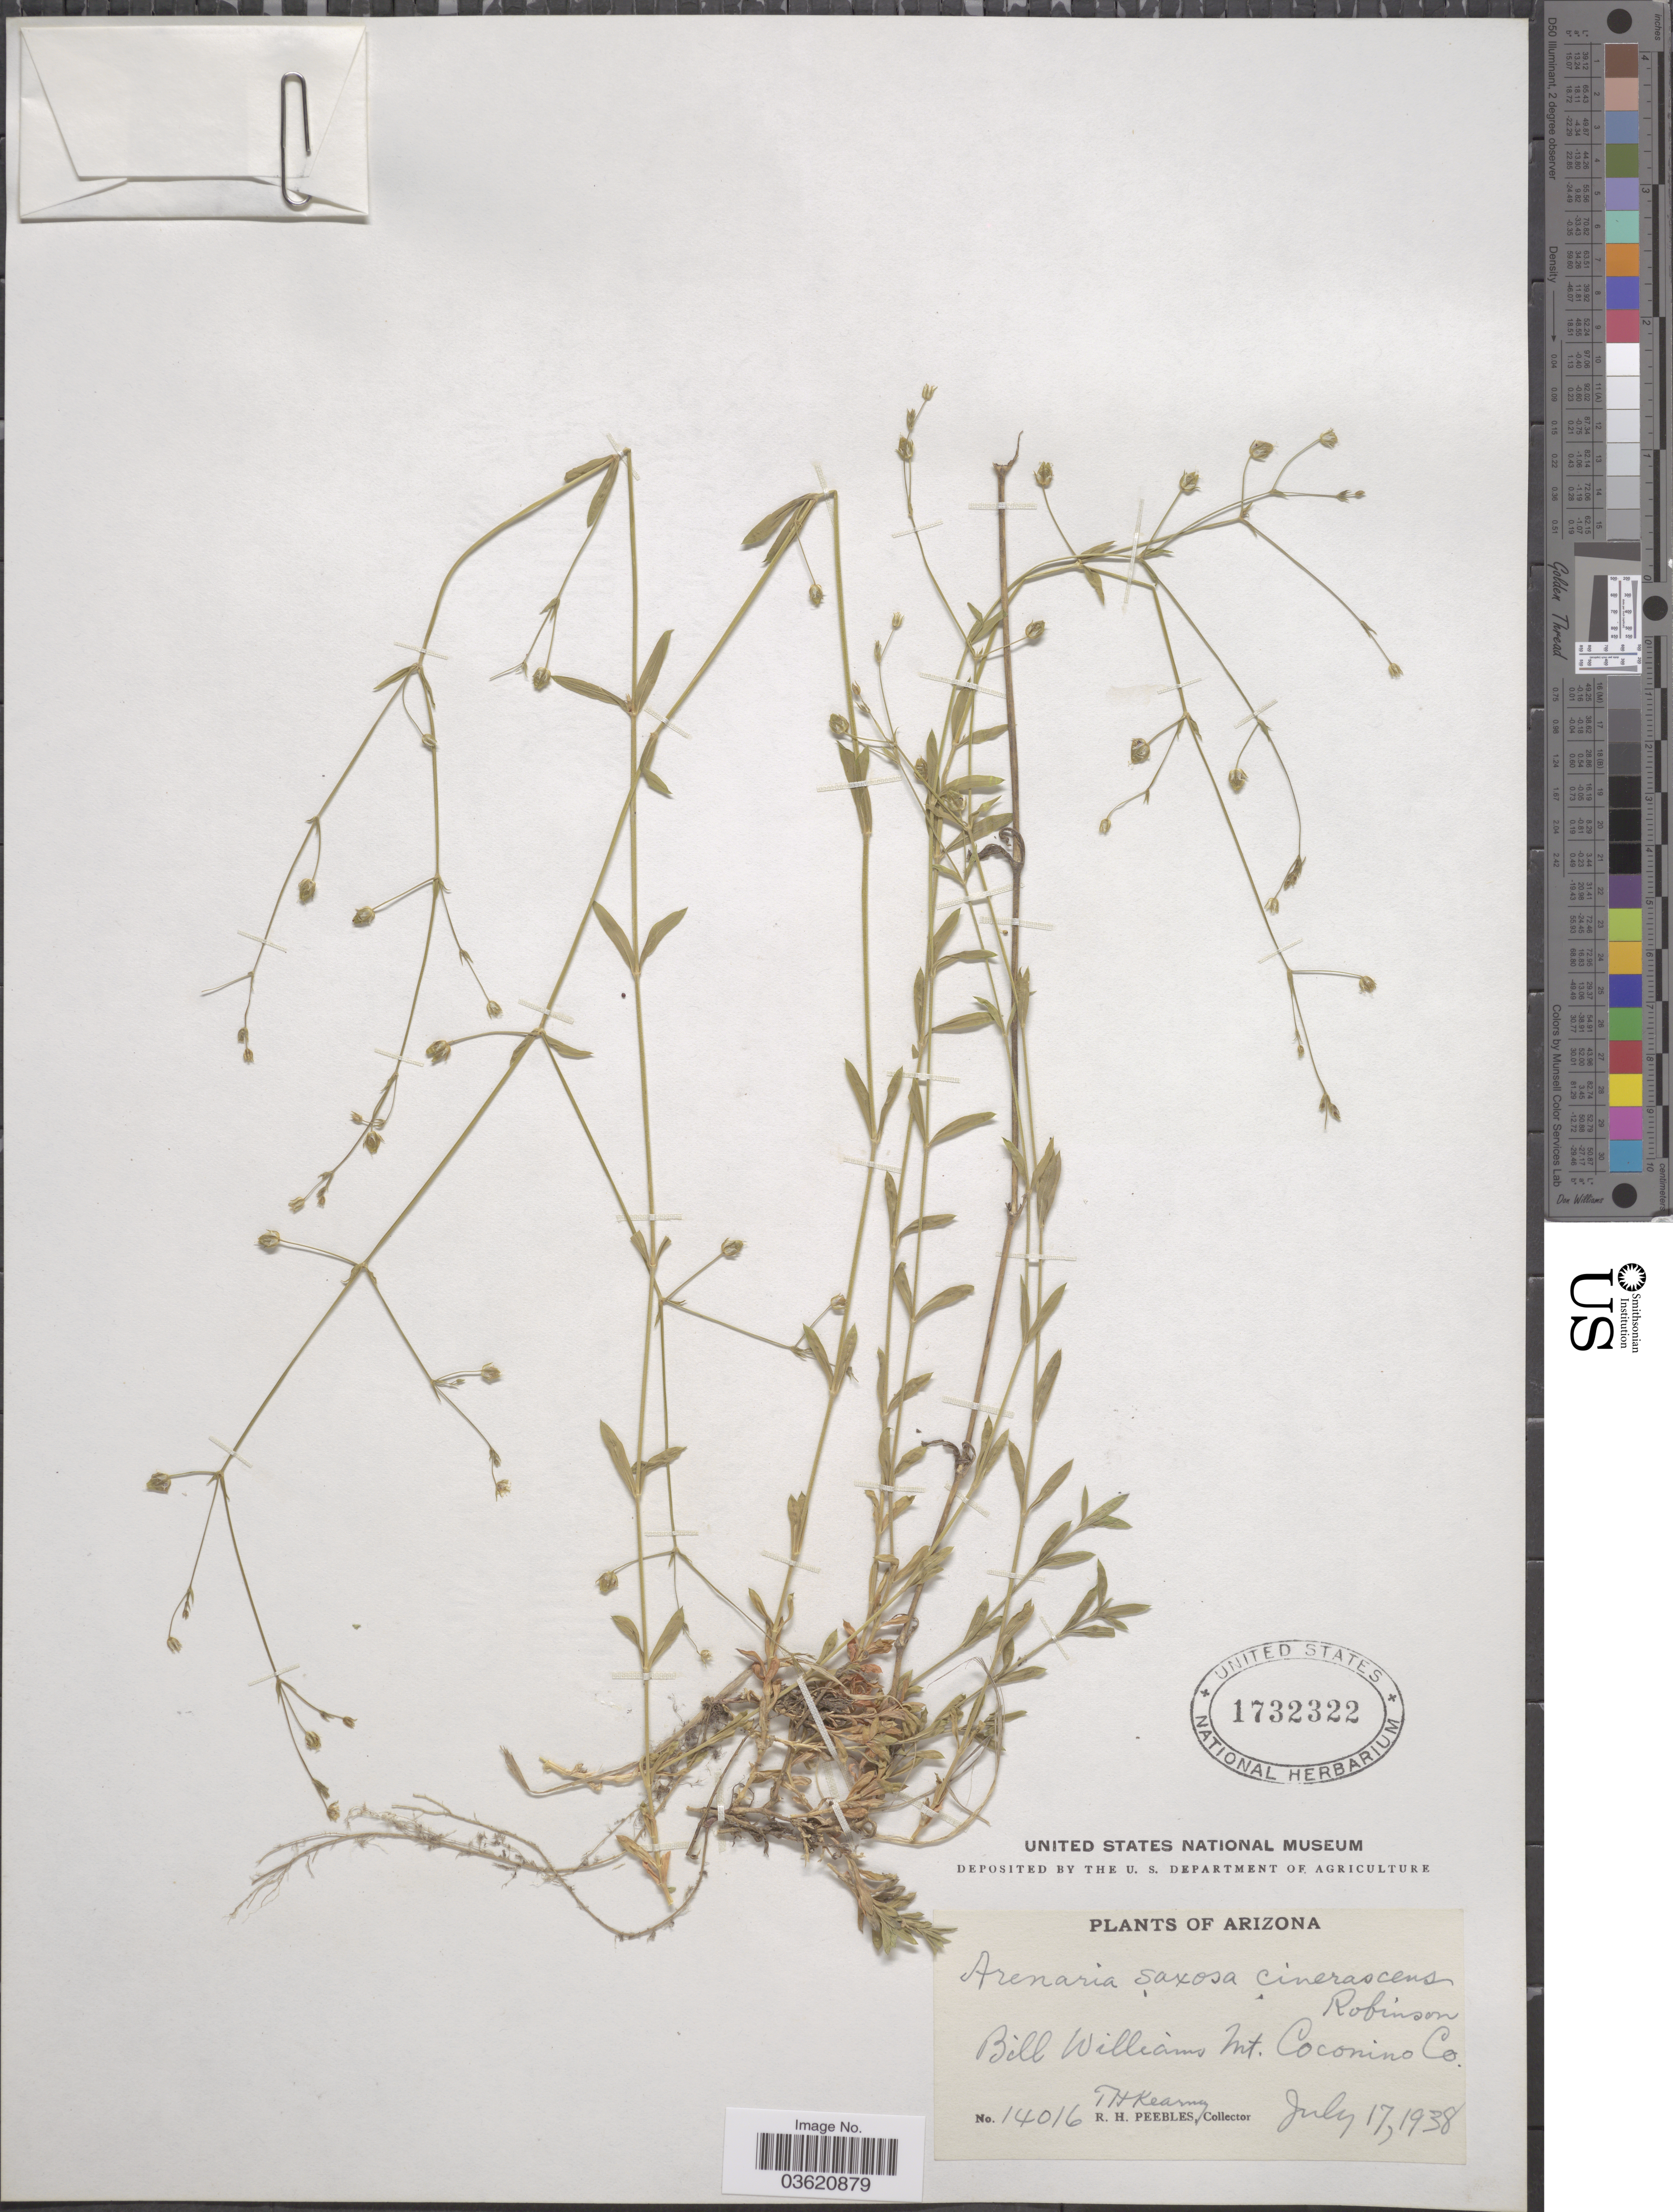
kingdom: Plantae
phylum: Tracheophyta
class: Magnoliopsida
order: Caryophyllales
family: Caryophyllaceae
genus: Arenaria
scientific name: Arenaria macdougalii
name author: A. Heller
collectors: T. H. Kearney & R. H. Peebles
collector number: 14016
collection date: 1938-07-17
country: United States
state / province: Arizona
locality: Bill Williams Mt. Coconino Co.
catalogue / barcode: US 1732322